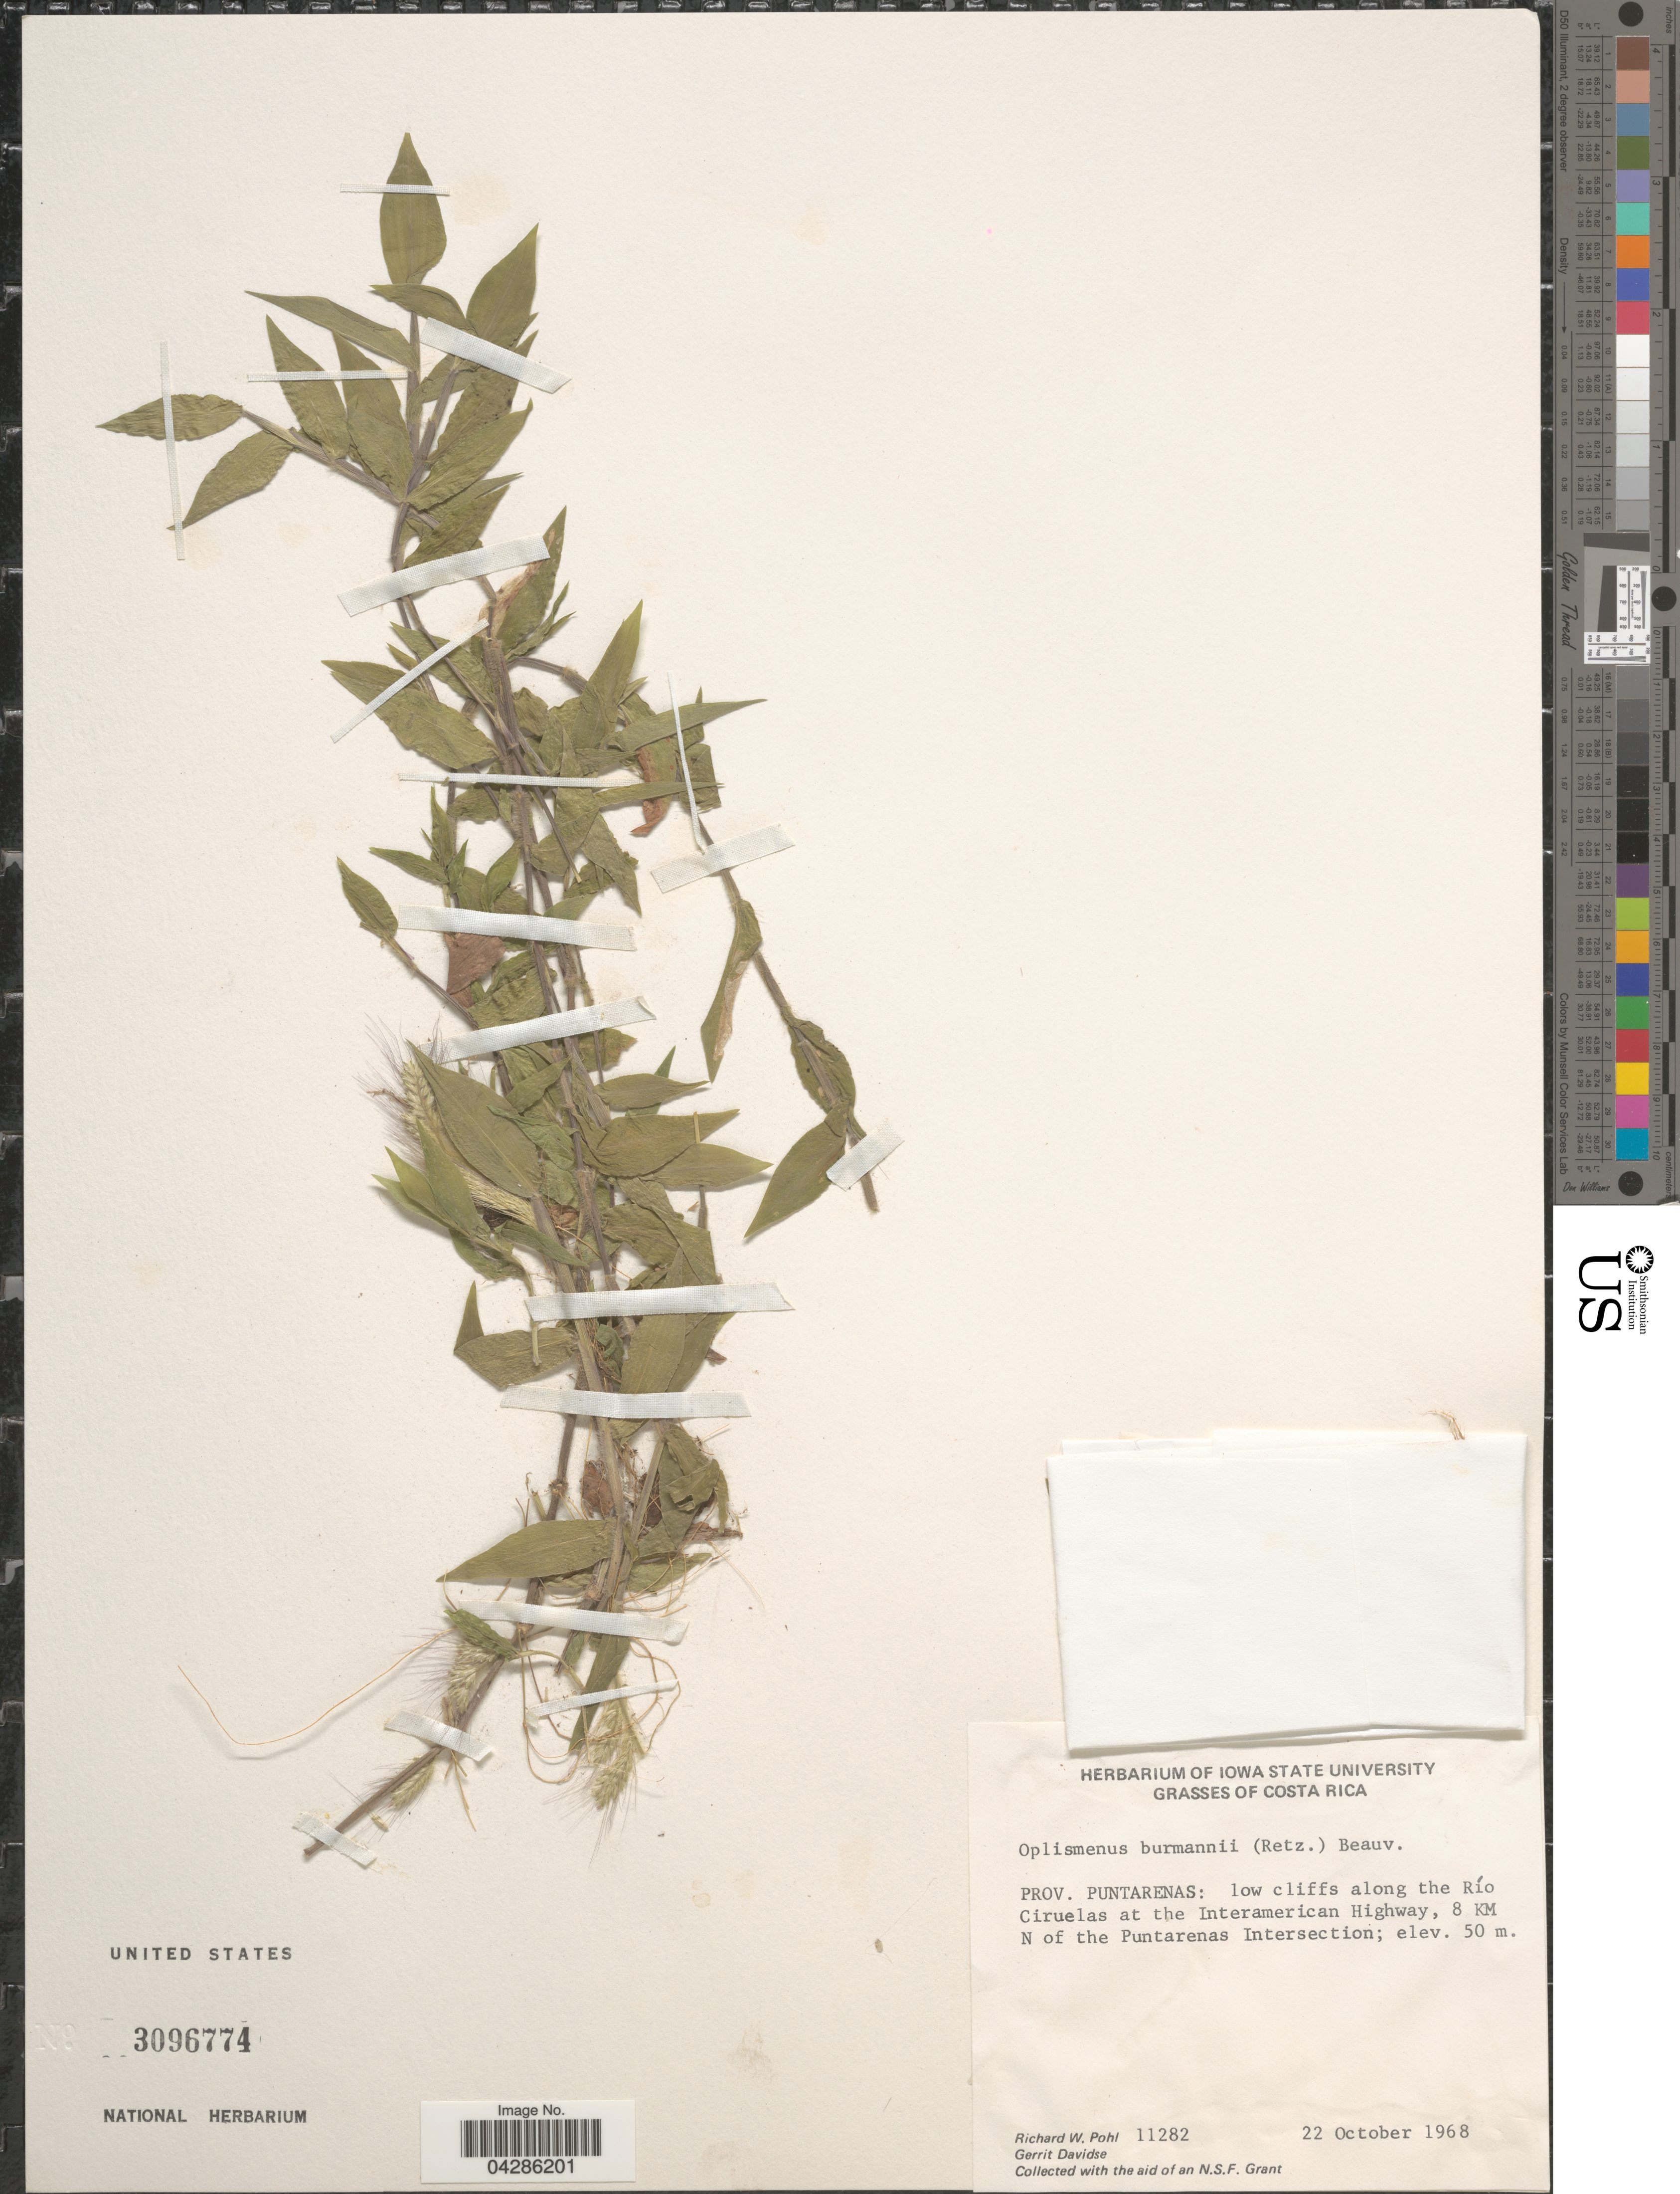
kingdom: Plantae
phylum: Tracheophyta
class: Liliopsida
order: Poales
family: Poaceae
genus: Oplismenus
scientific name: Oplismenus burmannii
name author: (Retz.) P. Beauv.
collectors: R. W. Pohl & G. Davidse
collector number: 11282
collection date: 1968-10-22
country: Costa Rica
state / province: Puntarenas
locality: Low cliffs along the Río Ciruelas at the Interamerican Highway, 8 KM N of the Puntarenas Intersection.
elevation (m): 50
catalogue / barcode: US 3096774